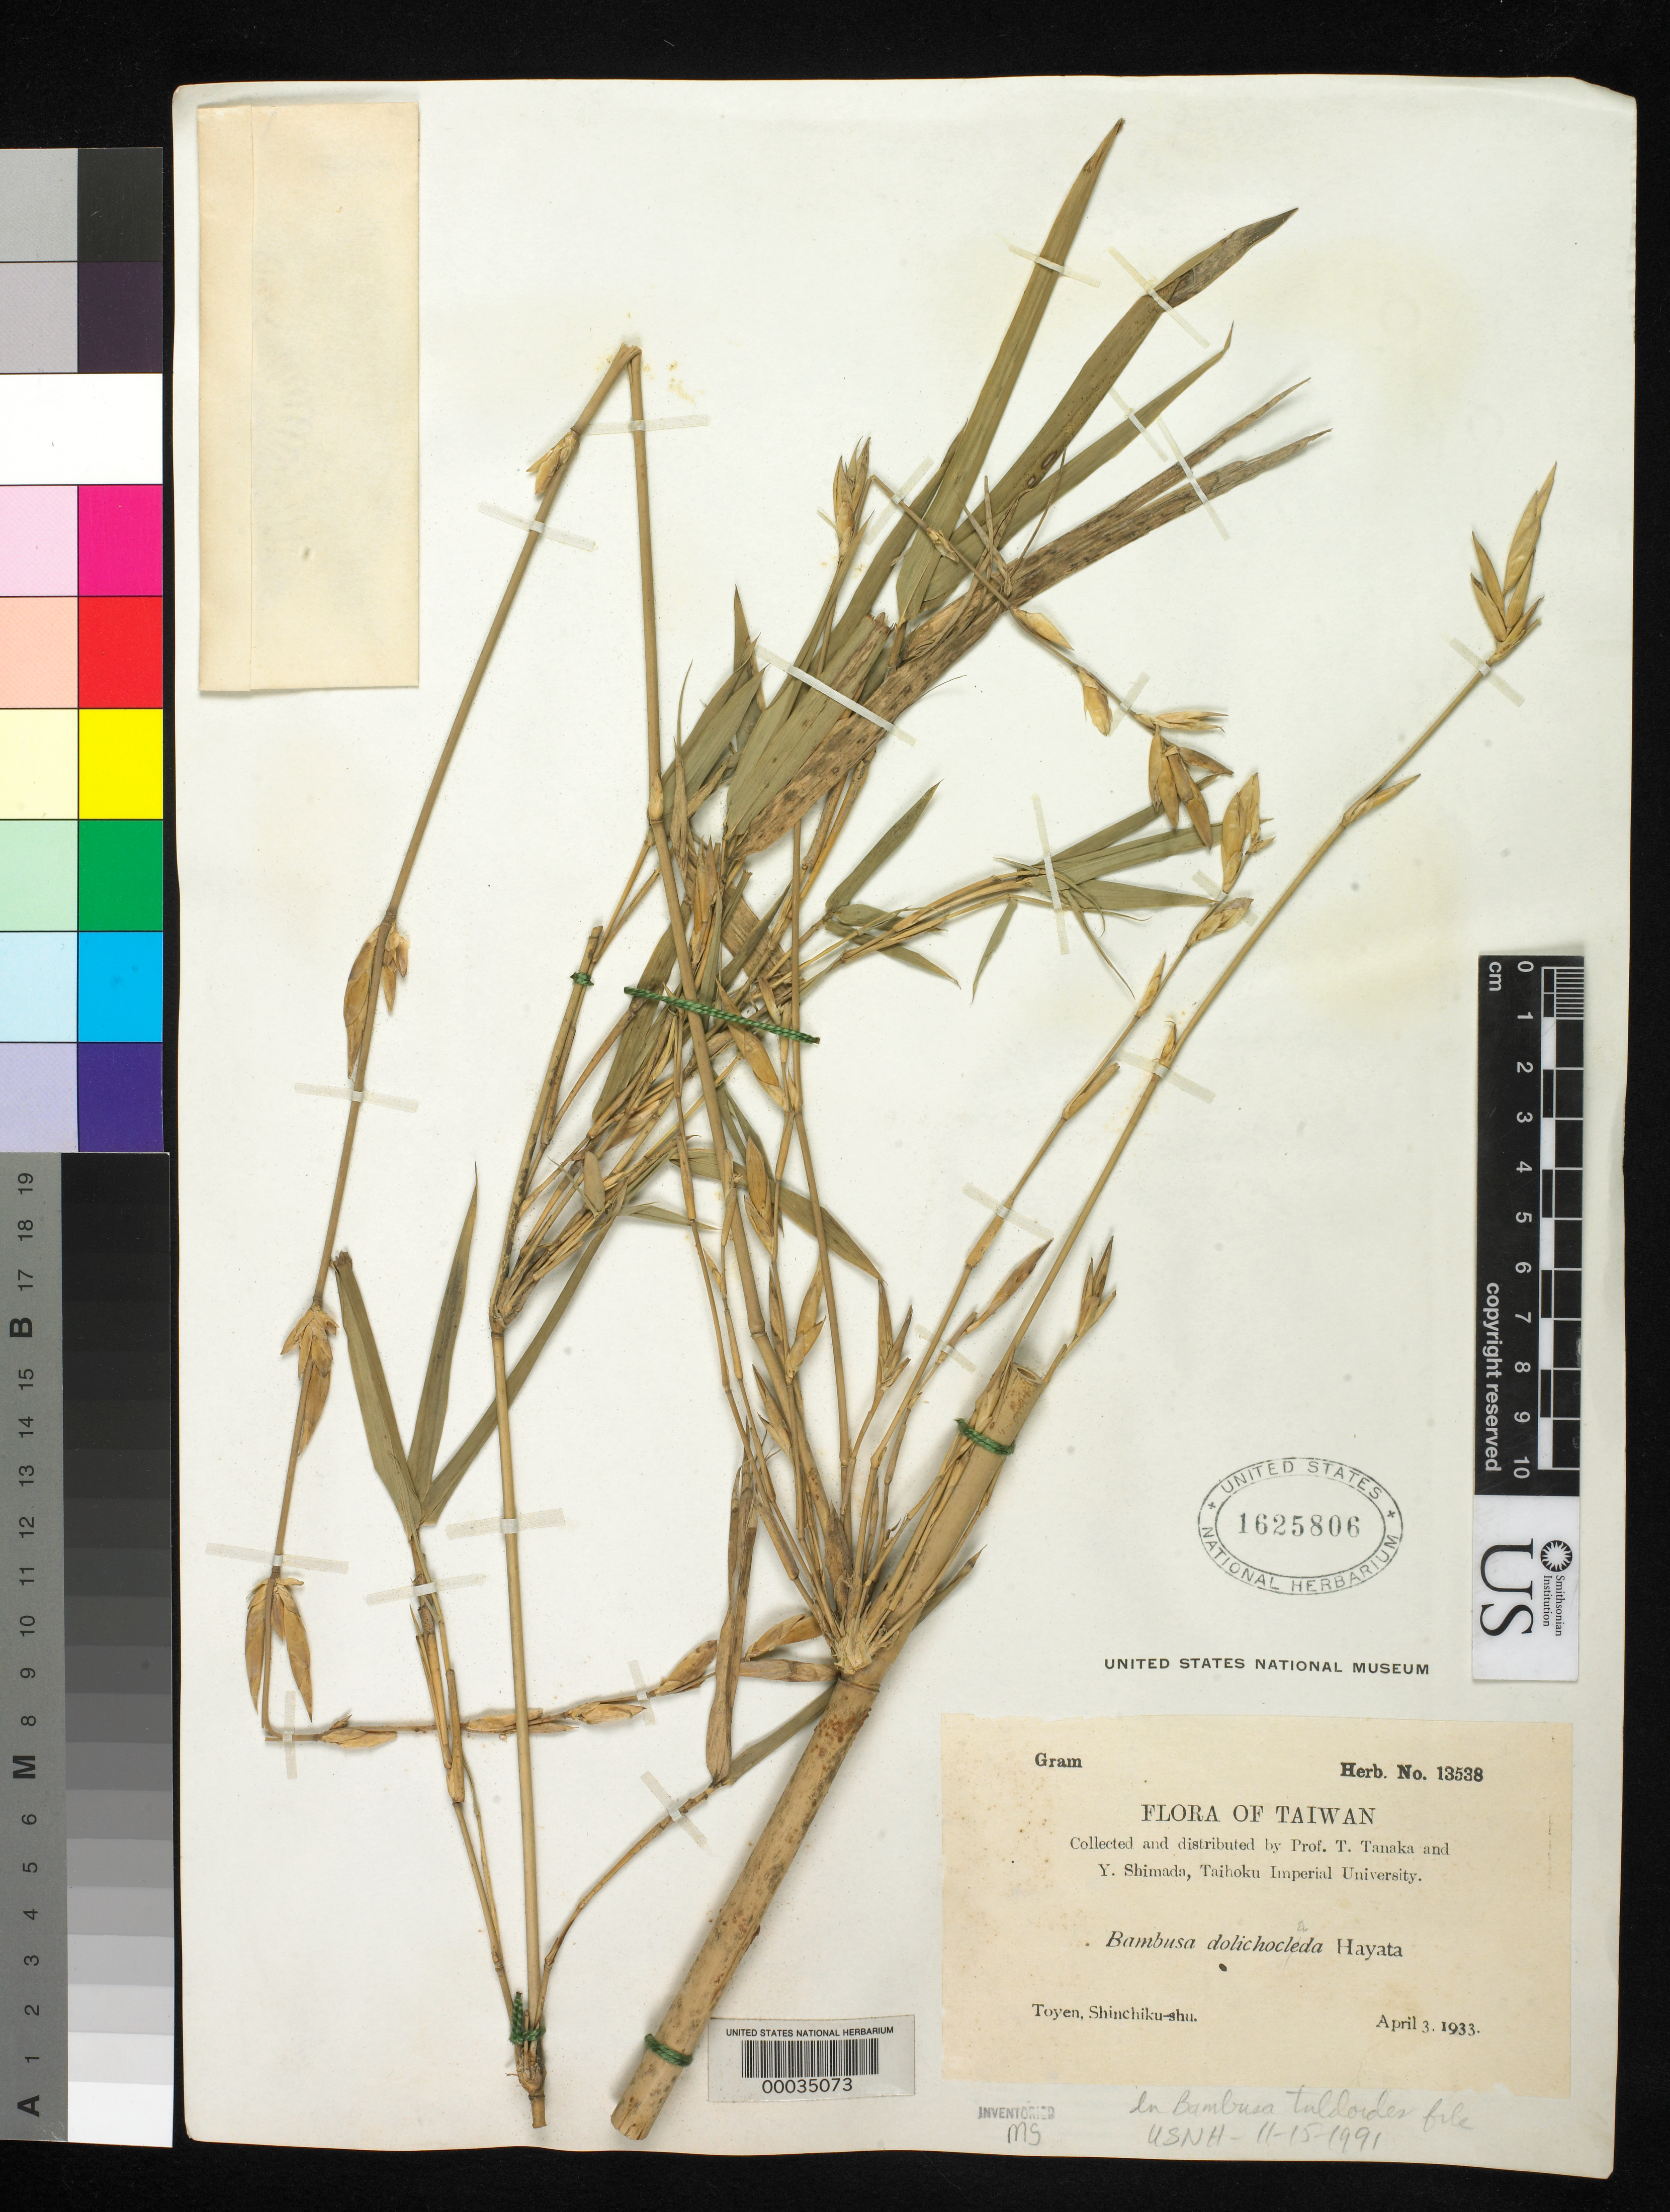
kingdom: Plantae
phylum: Tracheophyta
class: Liliopsida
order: Poales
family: Poaceae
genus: Bambusa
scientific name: Bambusa tuldoides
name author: Munro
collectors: T. Tanaka & Y. Shimada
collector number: Herb. No. 13538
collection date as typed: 03 Apr 1933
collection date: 1933-04-03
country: Taiwan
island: Taiwan [Formosa]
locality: Toyen, shinchiku-shu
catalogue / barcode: US 1625806